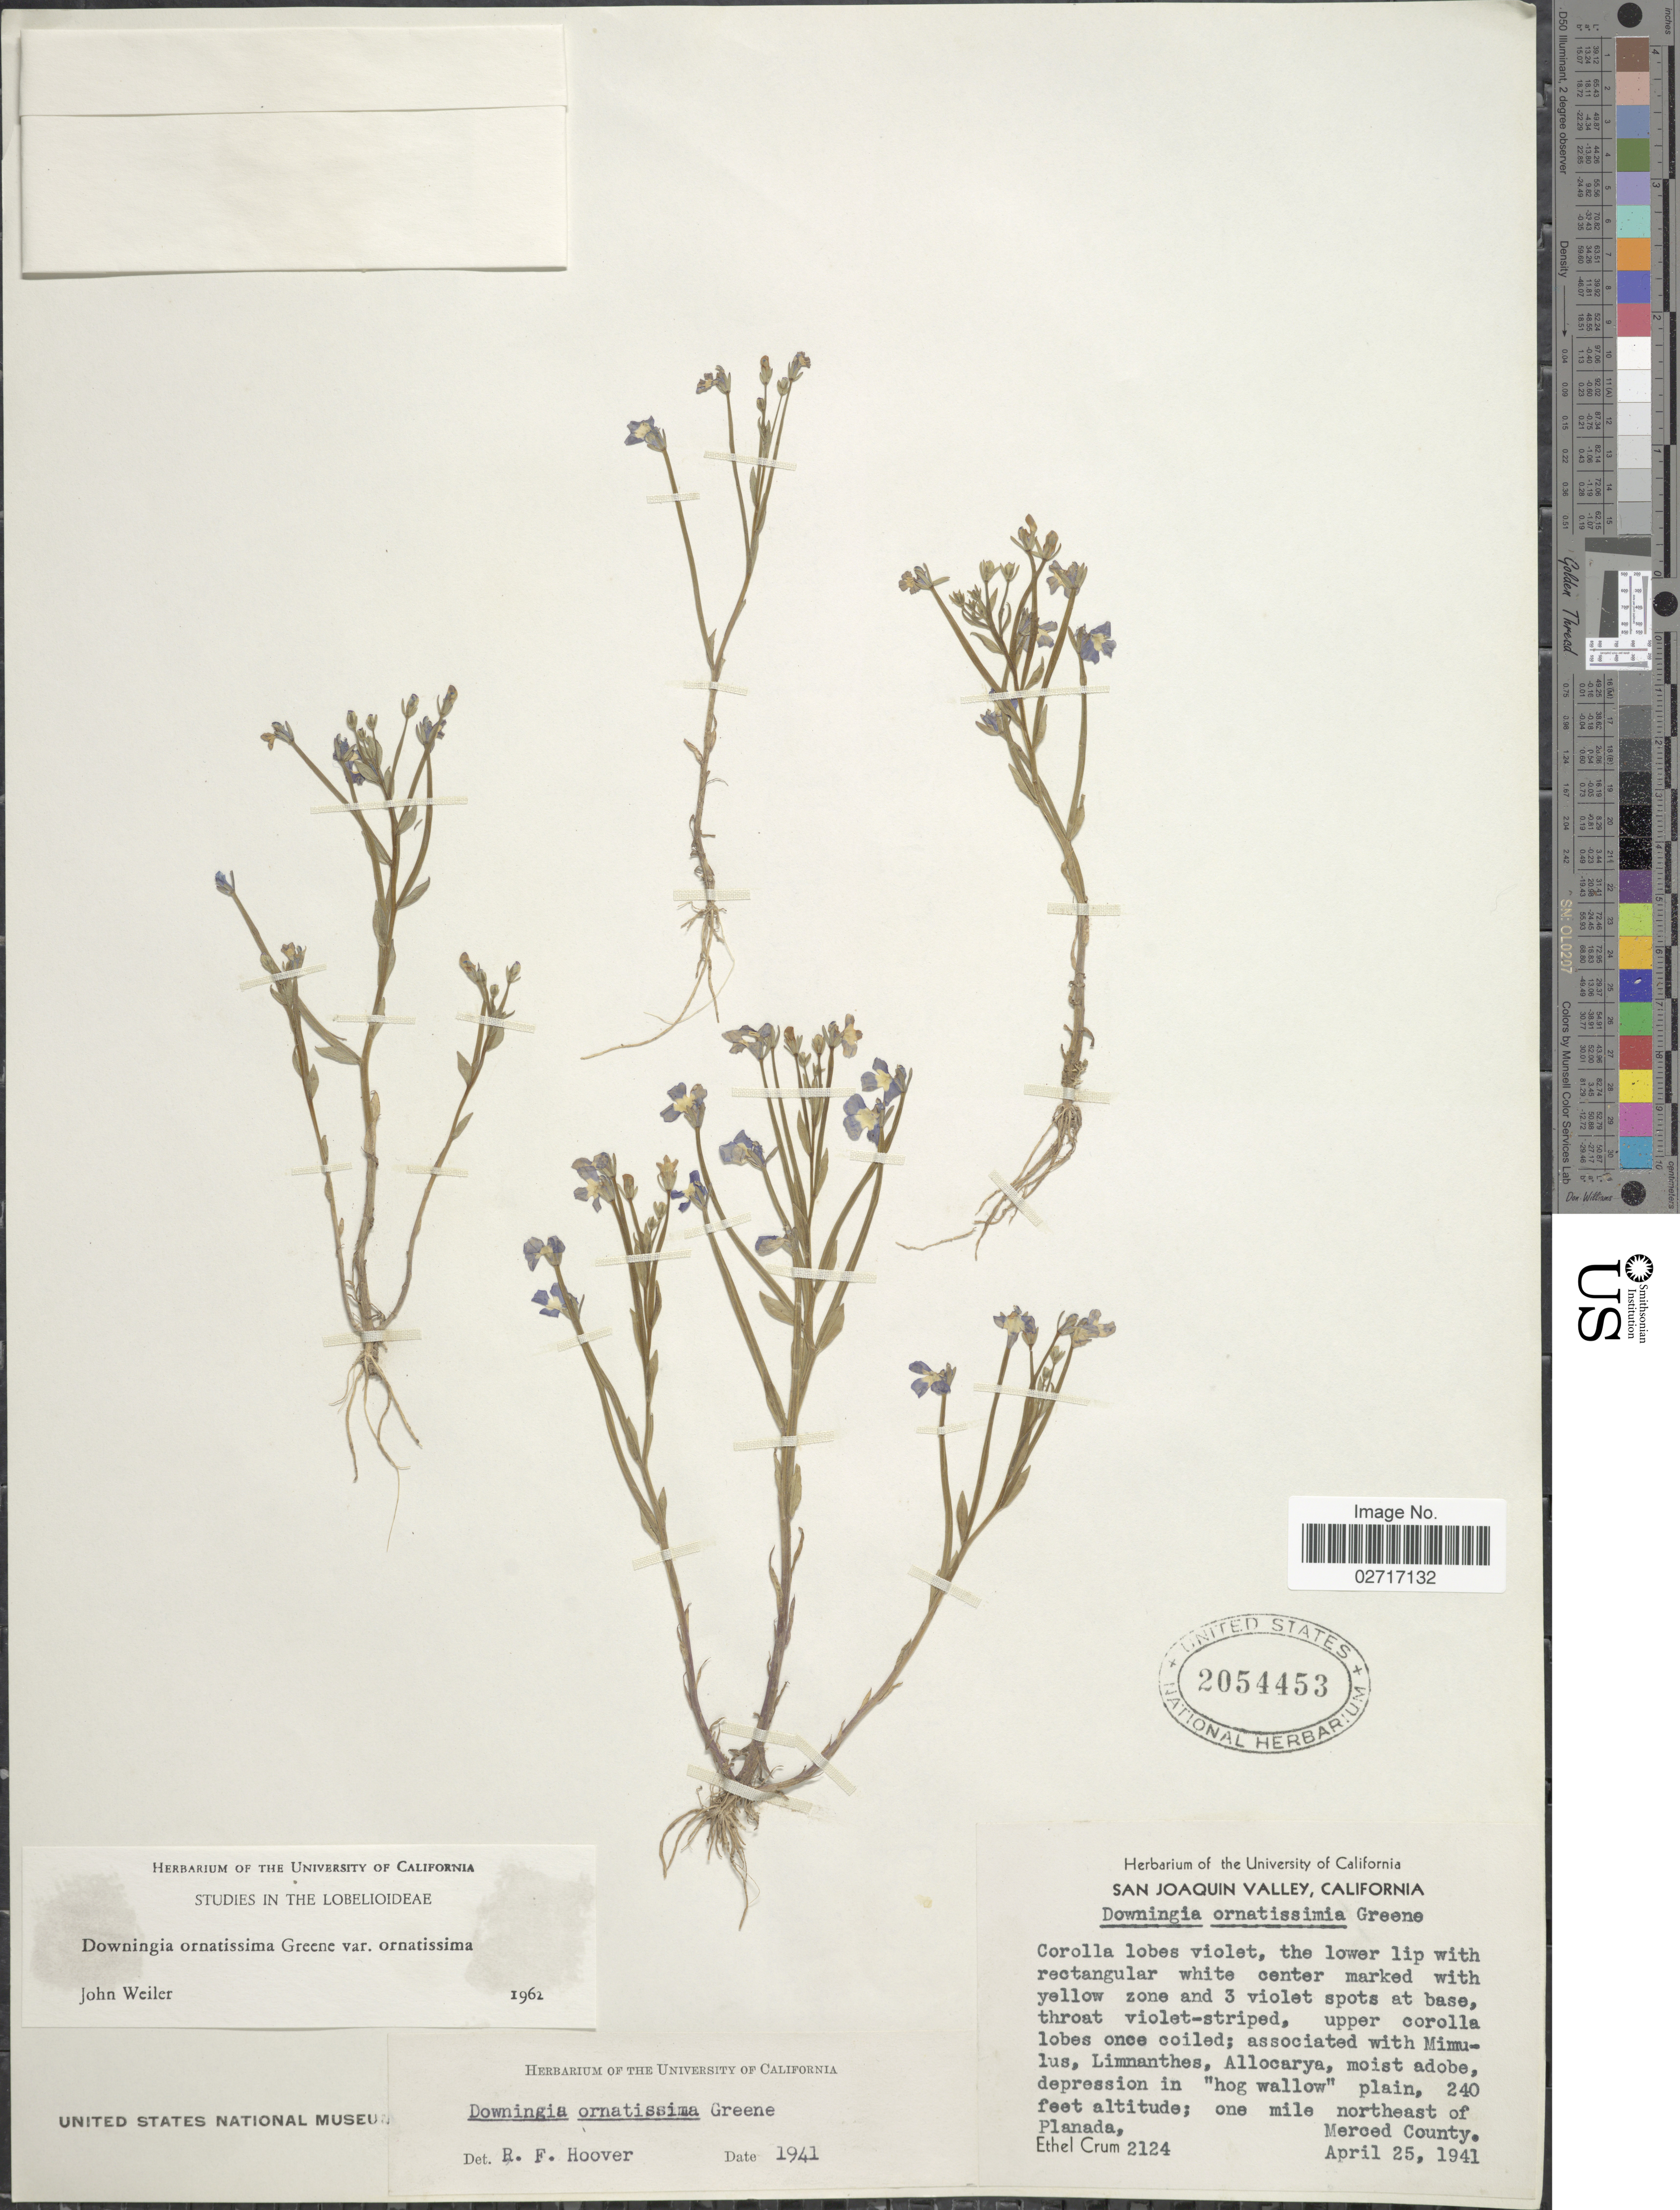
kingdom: Plantae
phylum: Tracheophyta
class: Magnoliopsida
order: Asterales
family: Campanulaceae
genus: Downingia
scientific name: Downingia ornatissima var. ornatissima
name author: Greene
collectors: E. K. Crum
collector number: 2124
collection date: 1941-04-25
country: United States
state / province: California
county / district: Merced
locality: San Joaquin Valley. One mile northeast of Planada, Merced County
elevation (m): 73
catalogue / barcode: US 2054453